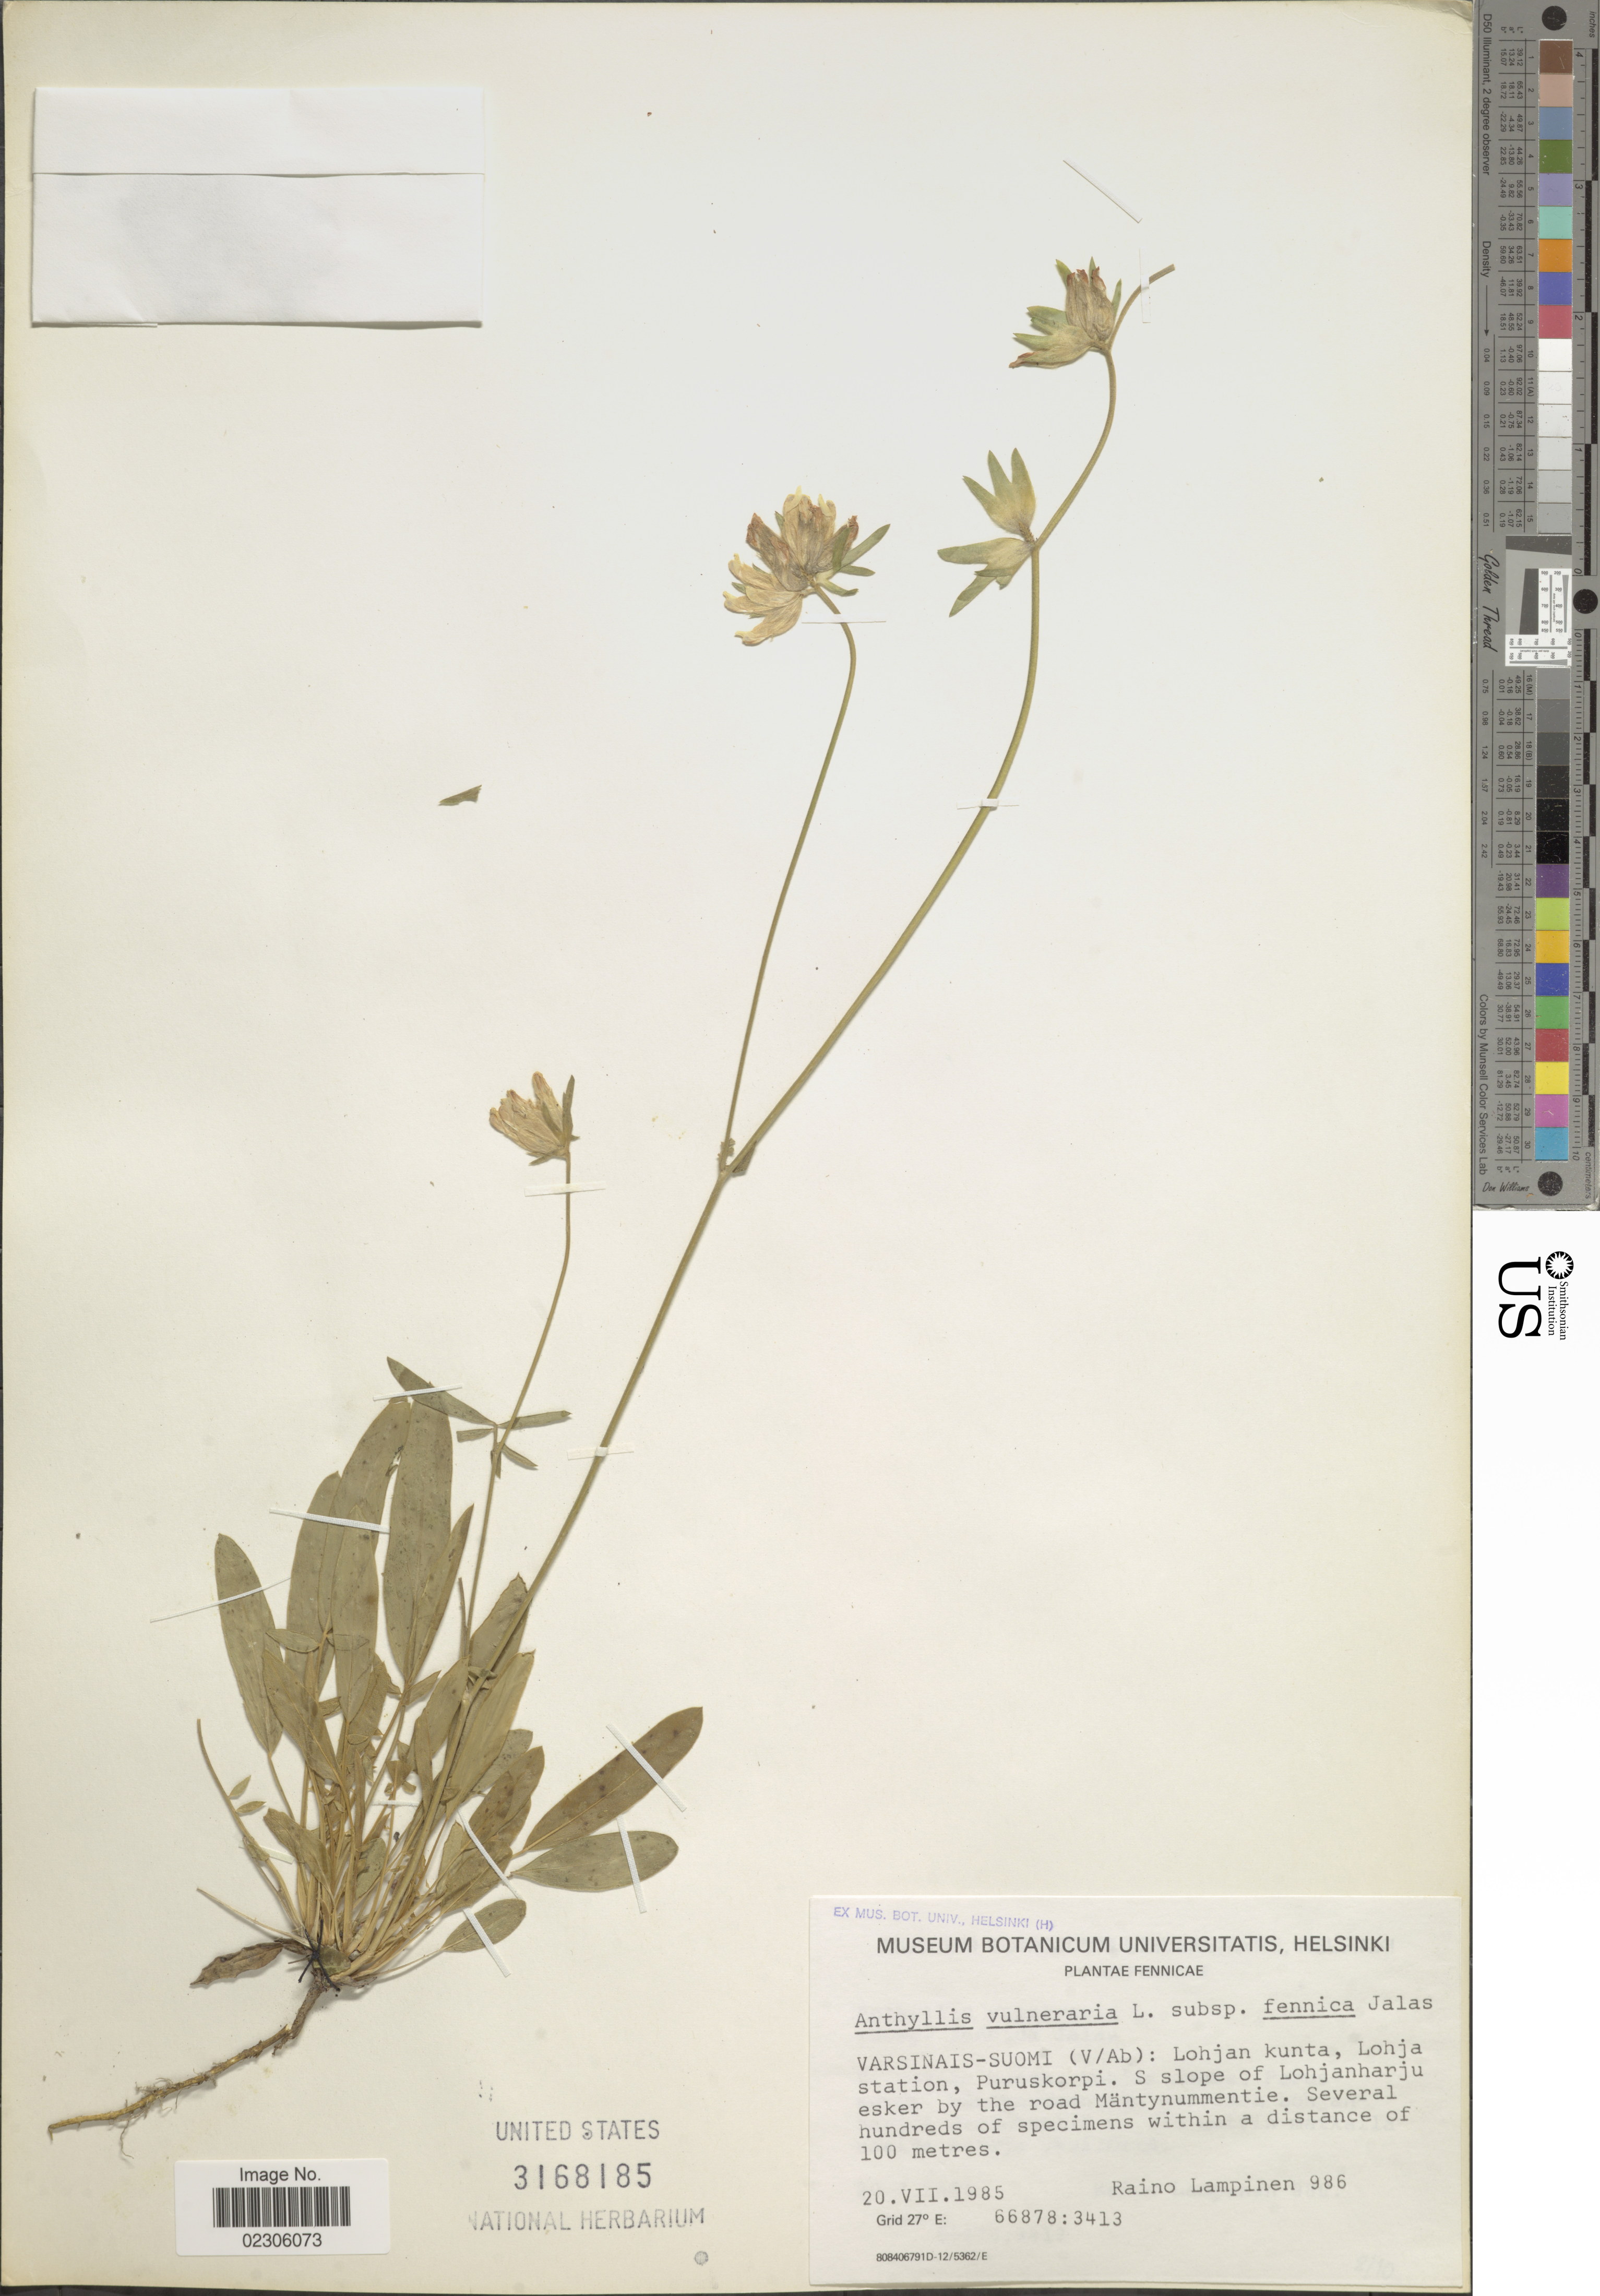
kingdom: Plantae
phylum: Tracheophyta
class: Magnoliopsida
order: Fabales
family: Fabaceae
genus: Anthyllis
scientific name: Anthyllis vulneraria subsp. fennica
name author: (Jalas) Cullen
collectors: R. Lampinen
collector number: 986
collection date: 1985-07-20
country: Finland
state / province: Varsinais-Suomi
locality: Fennicae, Lohjan kunta, Lohja station, Puruskorpi, S slope of Lohjanharju esker by the road Mantynummentie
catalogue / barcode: US 3168185